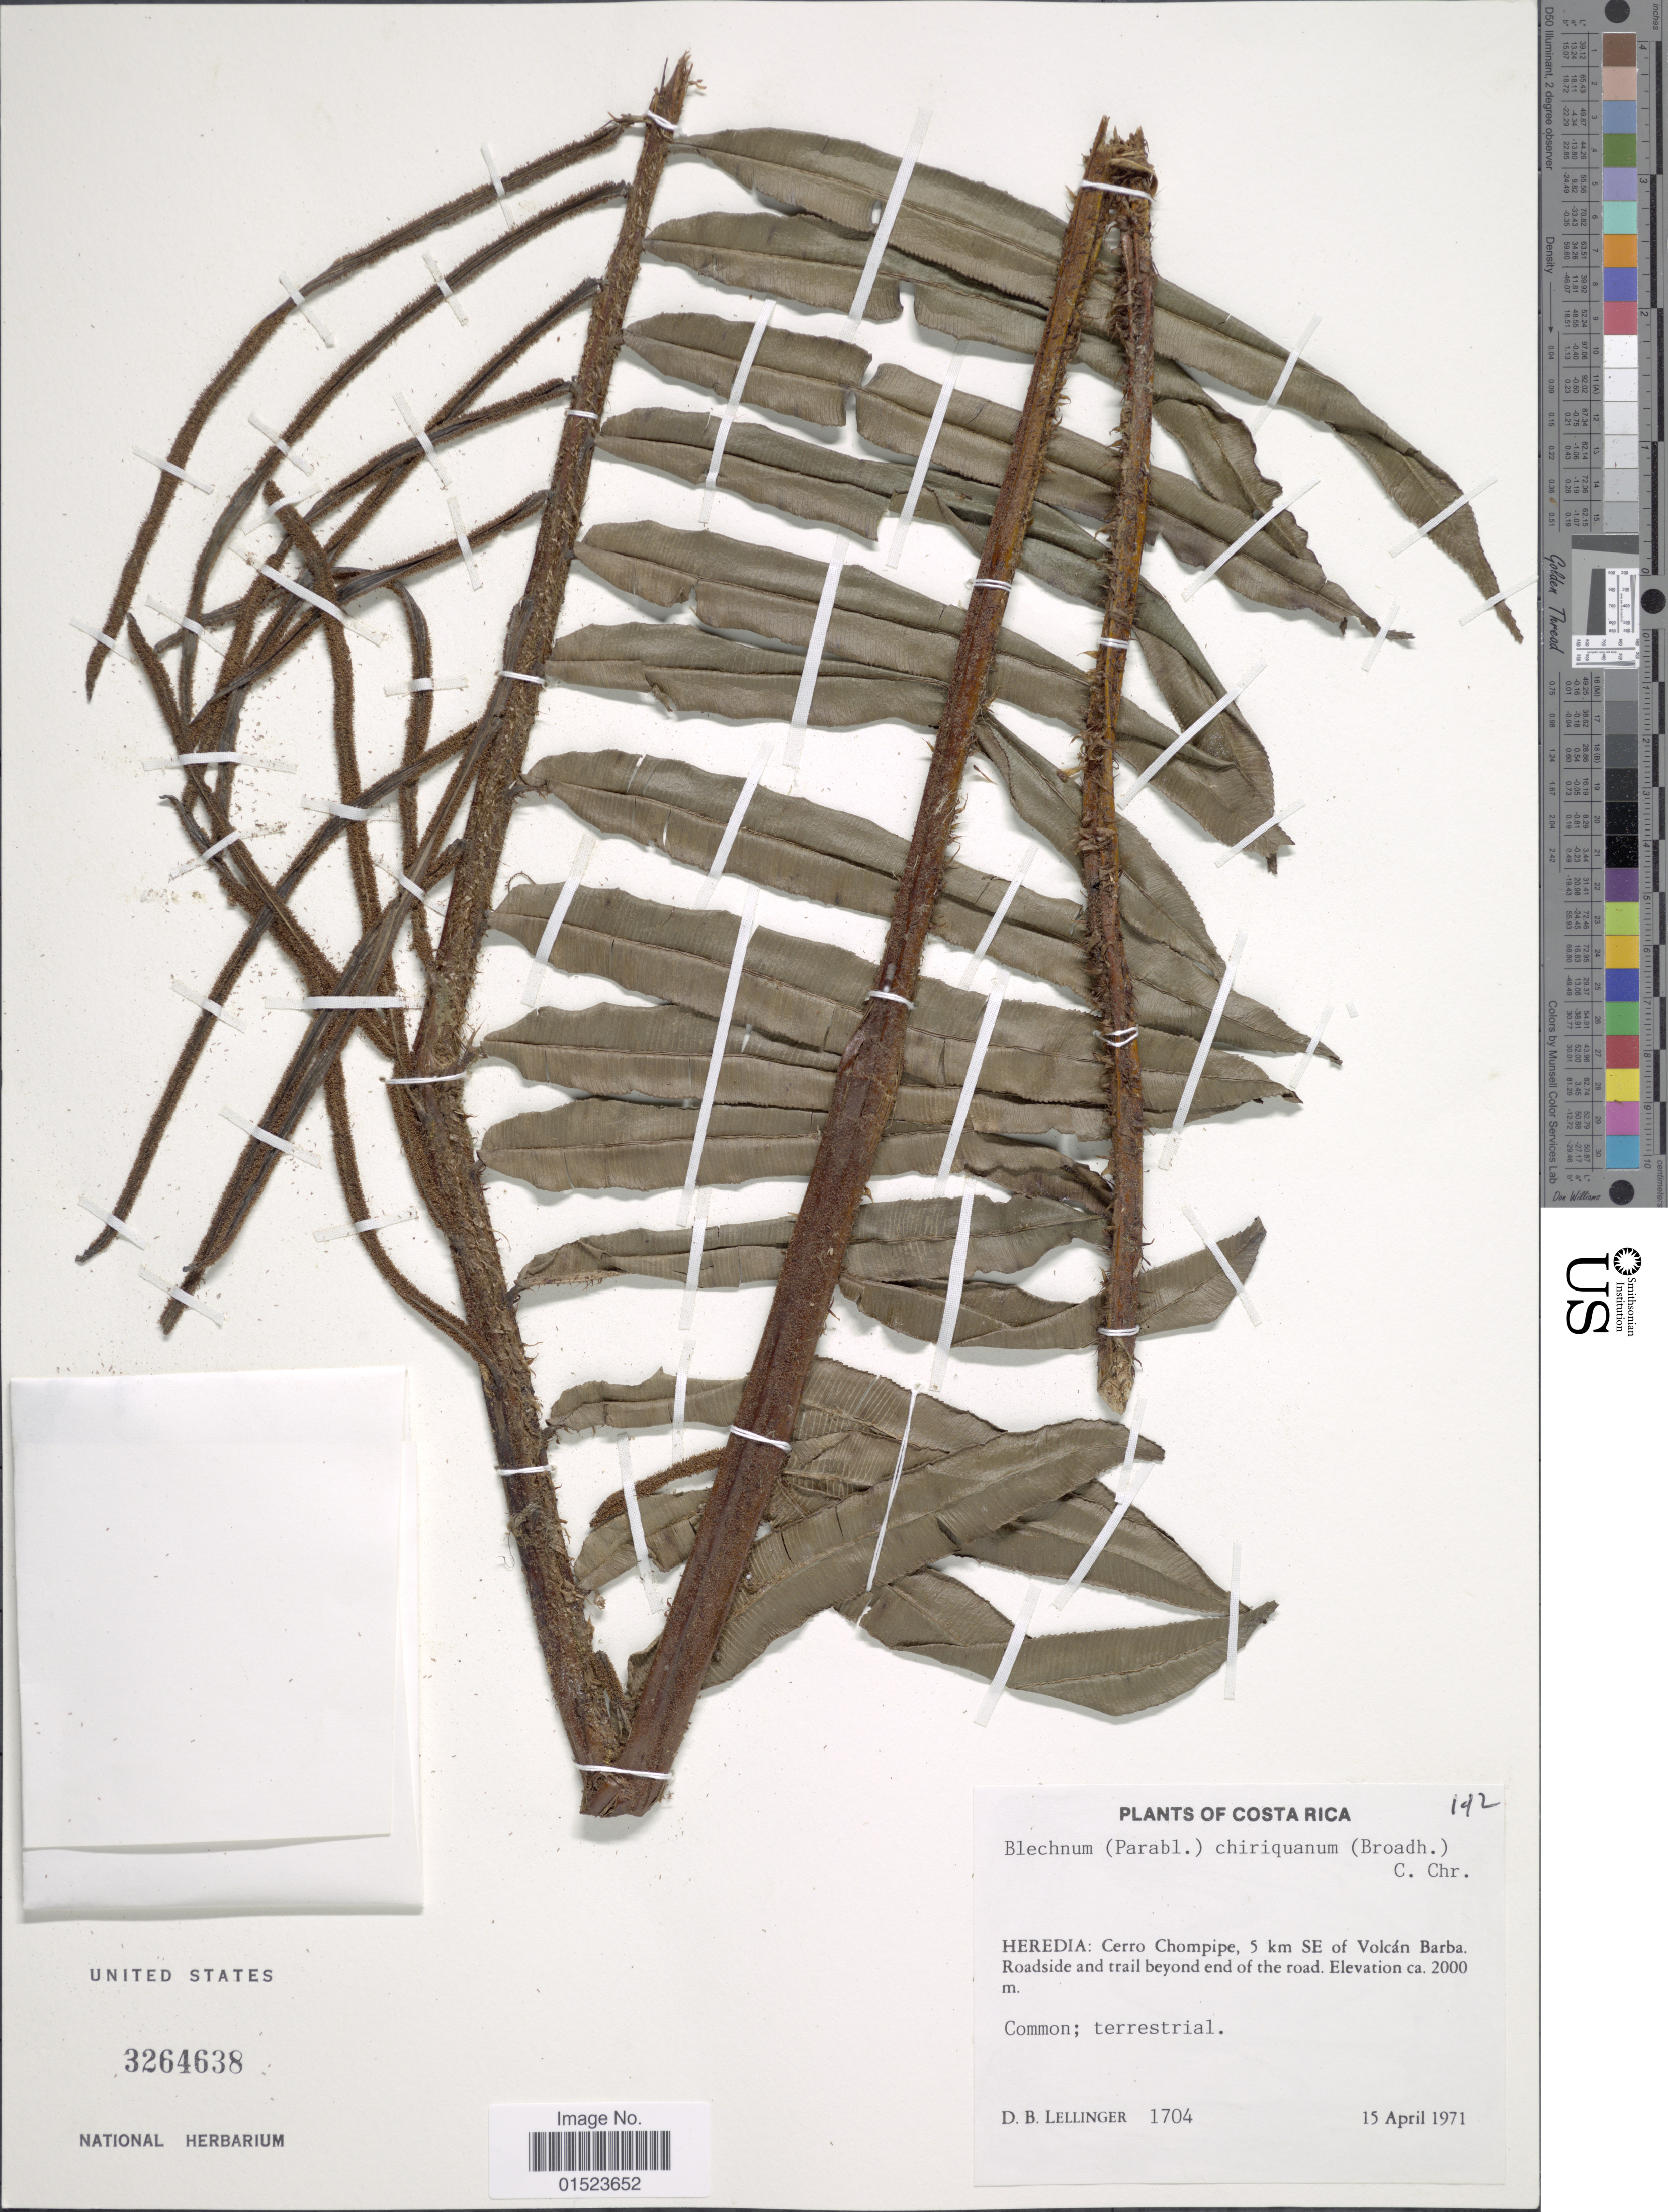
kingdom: Plantae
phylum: Tracheophyta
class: Polypodiopsida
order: Polypodiales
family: Blechnaceae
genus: Blechnum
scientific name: Blechnum chiriquanum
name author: (Broadh.) C. Chr.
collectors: D. B. Lellinger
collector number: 1704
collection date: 1971-04-15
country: Costa Rica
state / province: Heredia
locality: Cerro Chompipe, 5 km SE of Volcán Barba. Roadside and trail beyond end of the road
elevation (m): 2000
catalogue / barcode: US 3264638